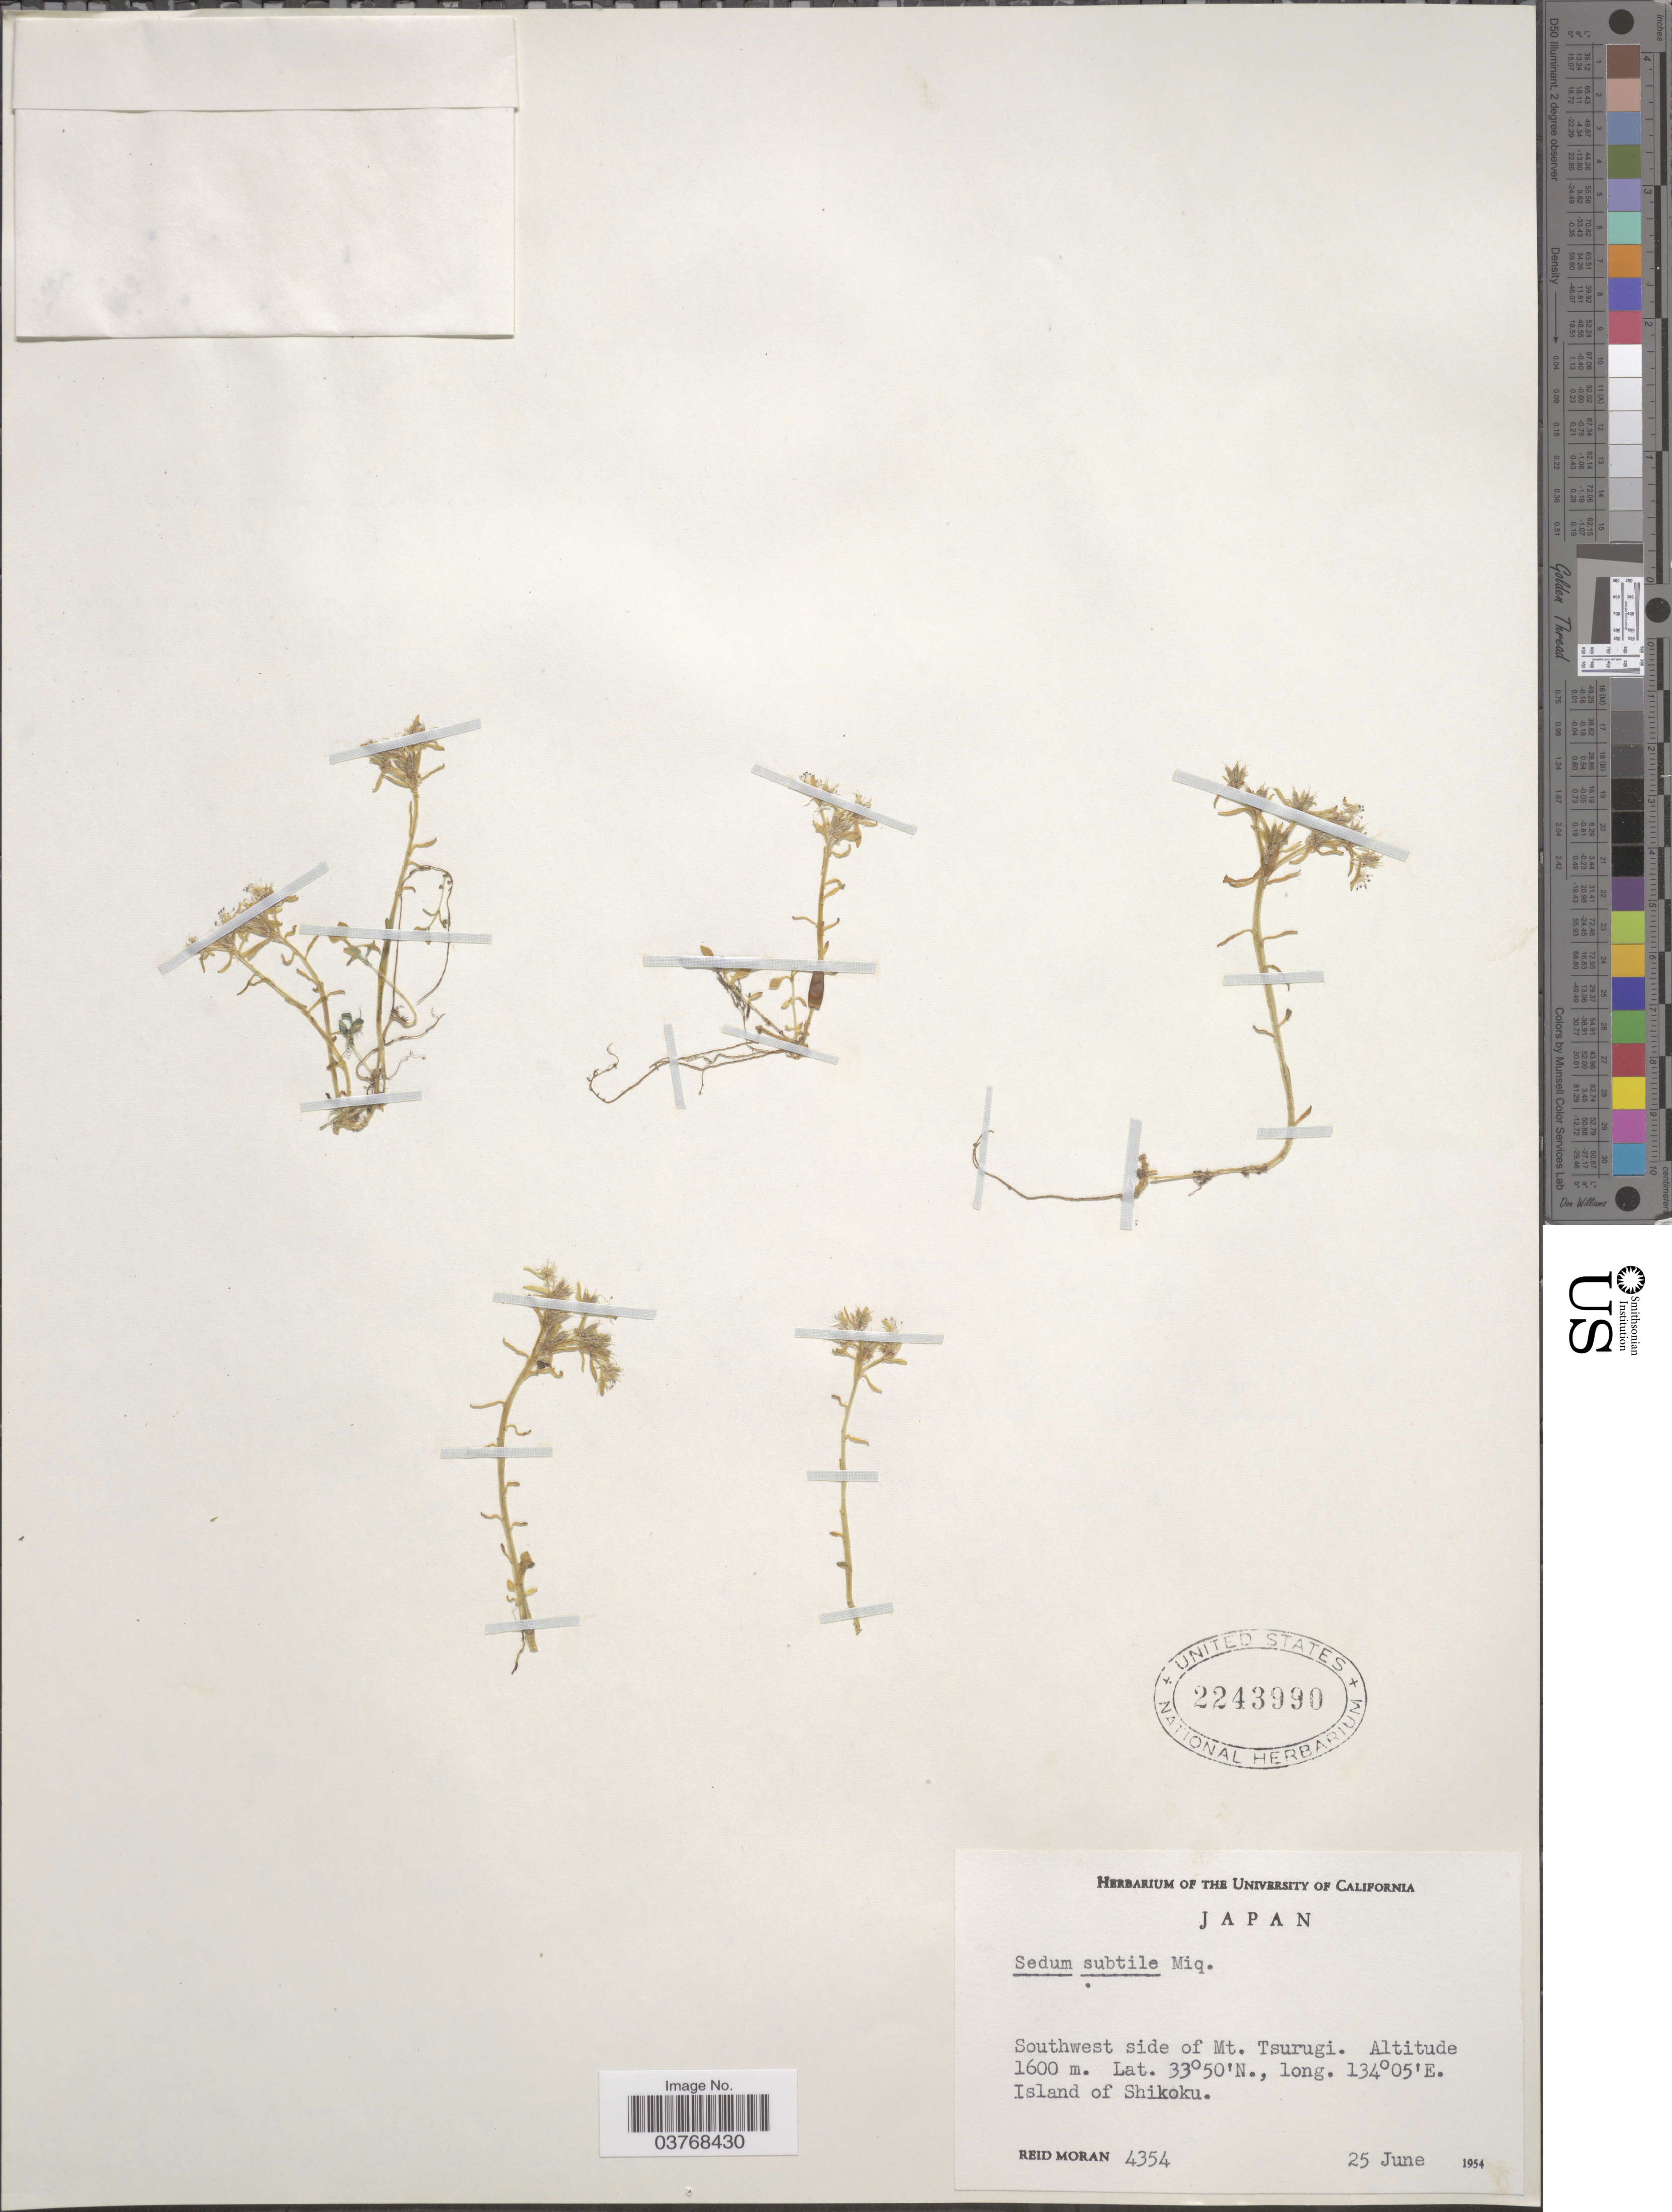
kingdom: Plantae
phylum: Tracheophyta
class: Magnoliopsida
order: Saxifragales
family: Crassulaceae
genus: Sedum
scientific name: Sedum subtile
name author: Miq.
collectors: R. Moran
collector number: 4354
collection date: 1954-06-25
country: Japan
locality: Southwest side of Mt. Tsurugi. Island of Shikoku.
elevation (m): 1600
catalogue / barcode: US 2243990